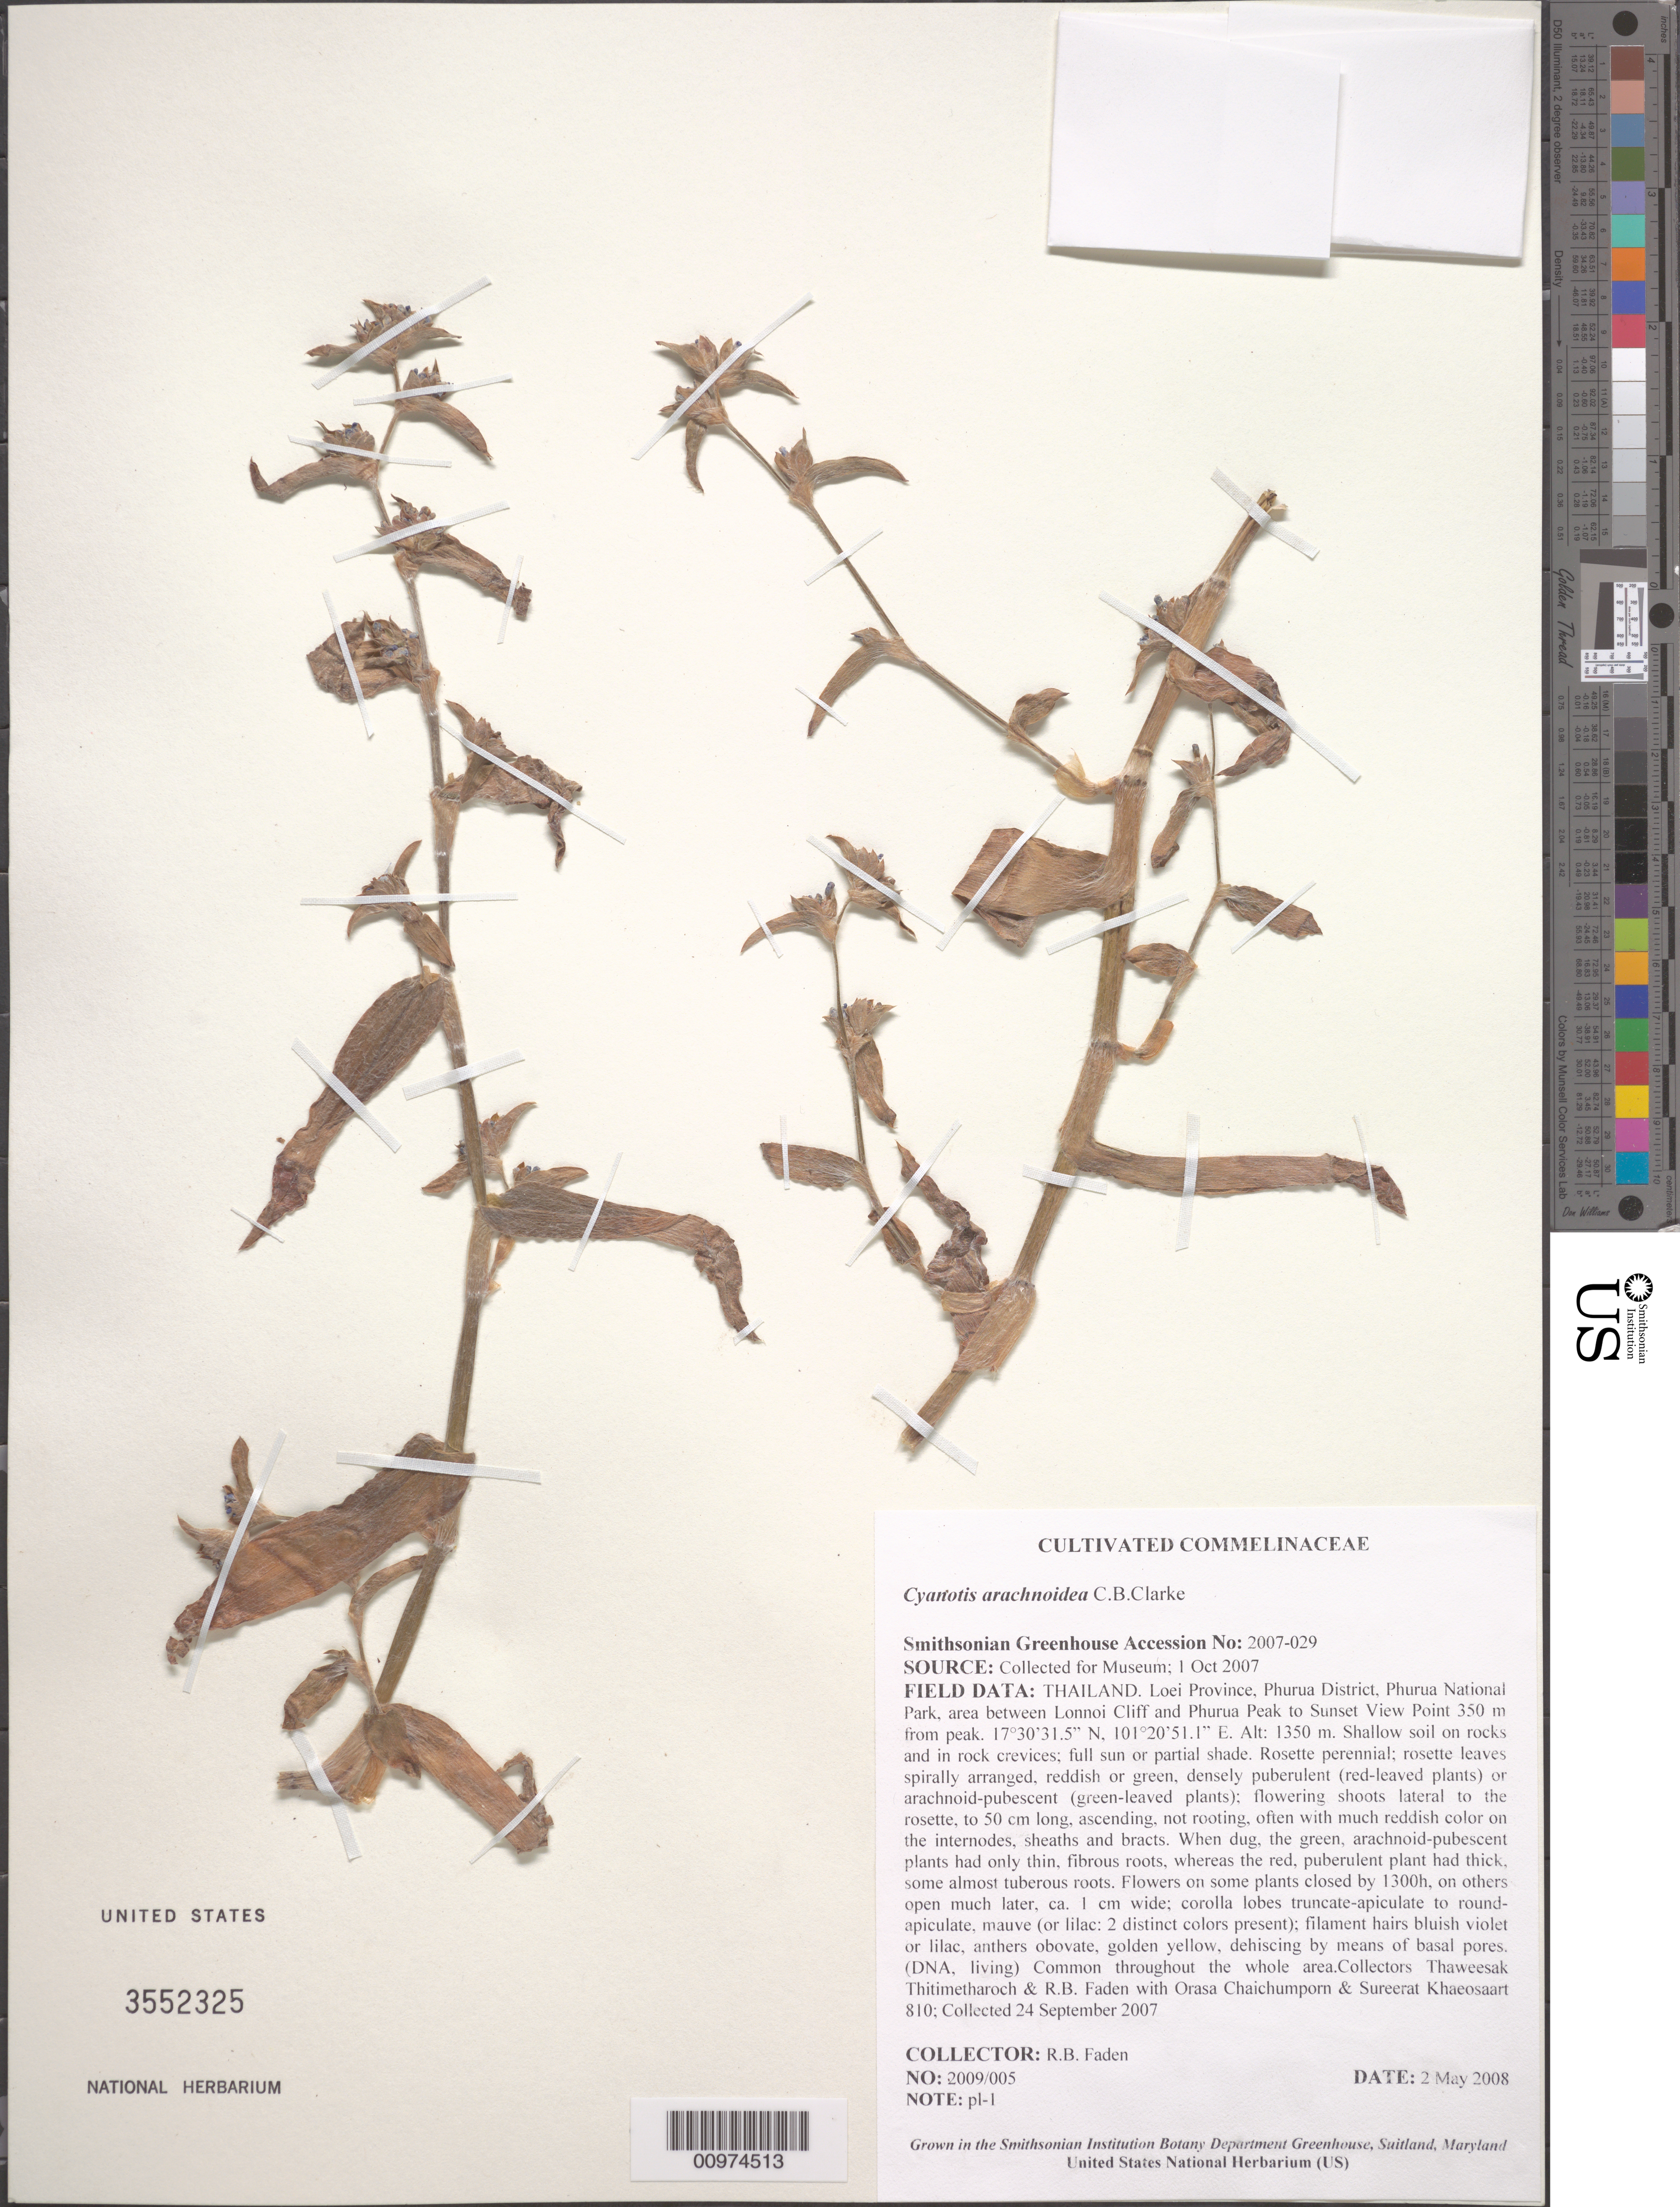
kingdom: Plantae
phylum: Tracheophyta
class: Liliopsida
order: Commelinales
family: Commelinaceae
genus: Cyanotis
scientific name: Cyanotis arachnoidea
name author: C.B. Clarke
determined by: Faden, Robert B., (US), Smithsonian Institution - National Museum of Natural History (UNITED STATES)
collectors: R. B. Faden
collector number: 2009/005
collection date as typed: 02 May 2008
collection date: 2008-05-02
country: Thailand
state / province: Loei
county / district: Phurua District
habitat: Shallow soil on rocks and in rock crevices; full sun or partial shade.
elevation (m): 1350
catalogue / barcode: US 3552325